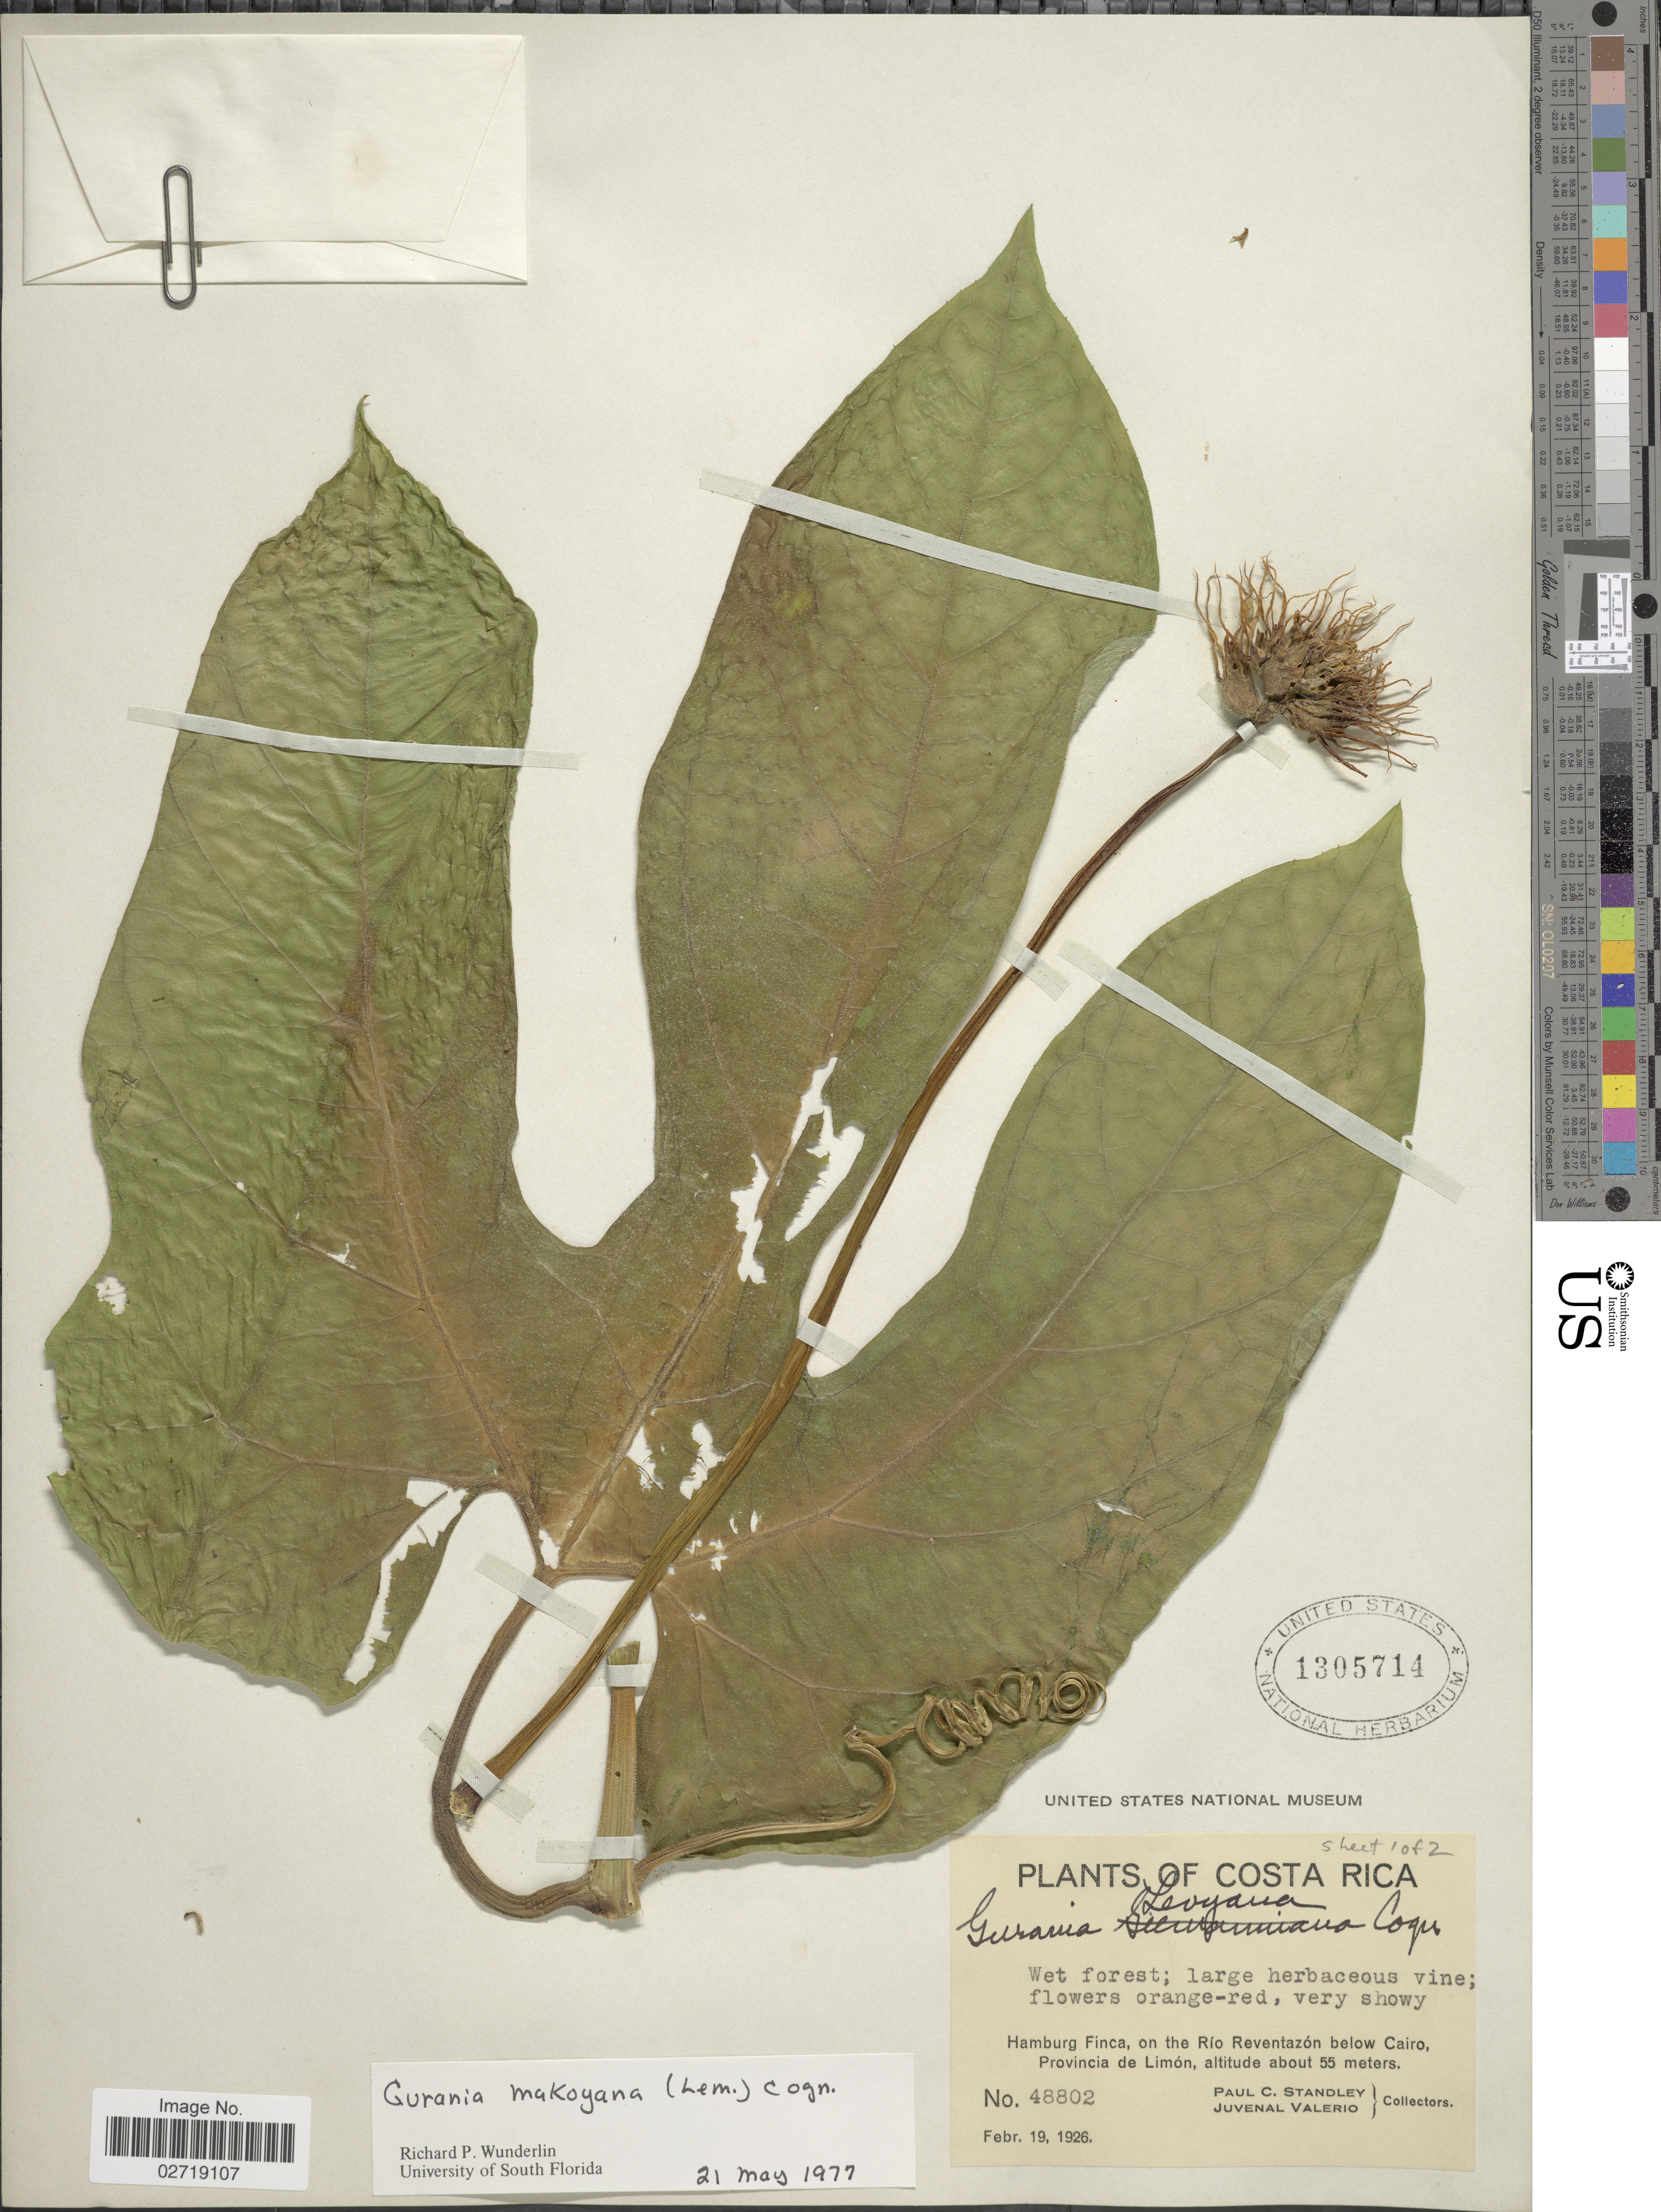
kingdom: Plantae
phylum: Tracheophyta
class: Magnoliopsida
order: Cucurbitales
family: Cucurbitaceae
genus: Gurania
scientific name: Gurania makoyana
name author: (Lem.) Cogn.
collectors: P. C. Standley & J. Valerio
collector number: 48802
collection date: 1926-02-19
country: Costa Rica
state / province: Limón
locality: Hamburg Finca, on the Rio Reventazon below Cairo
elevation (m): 55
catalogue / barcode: US 1305714